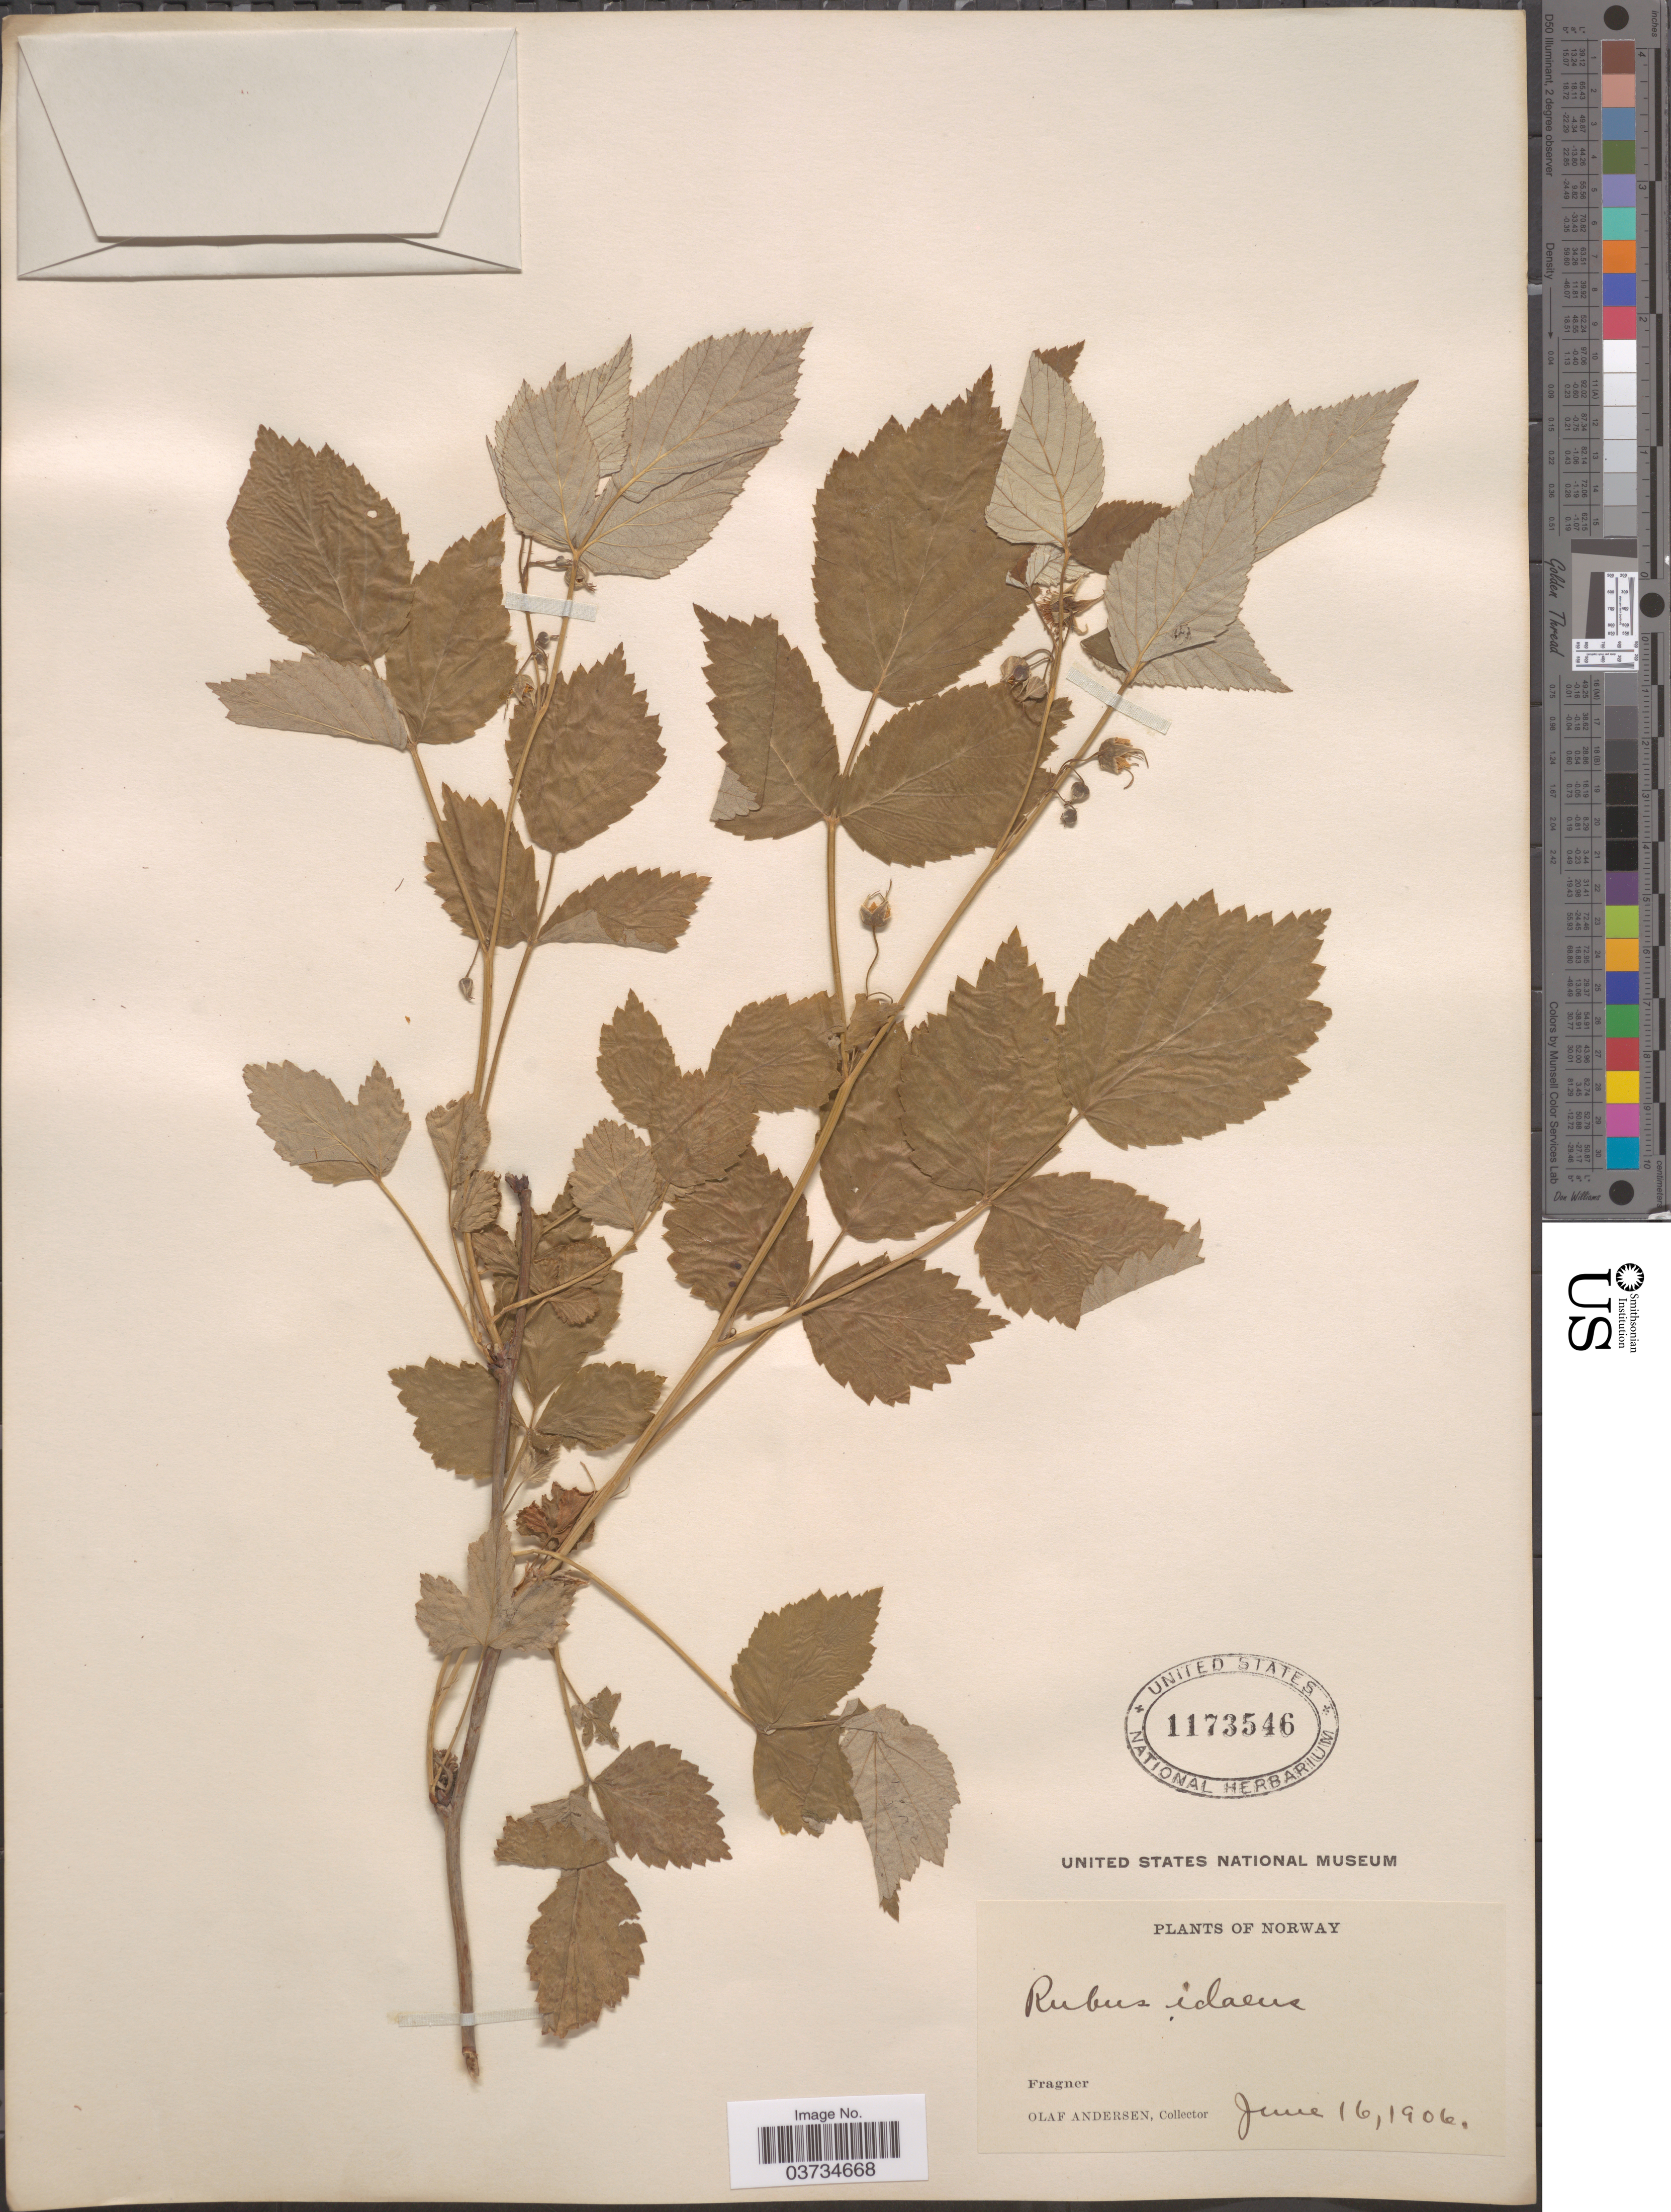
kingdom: Plantae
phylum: Tracheophyta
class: Magnoliopsida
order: Rosales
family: Rosaceae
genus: Rubus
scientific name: Rubus idaeus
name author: L.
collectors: O. Andersen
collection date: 1906-06-16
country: Norway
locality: Fragner.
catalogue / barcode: US 1173546